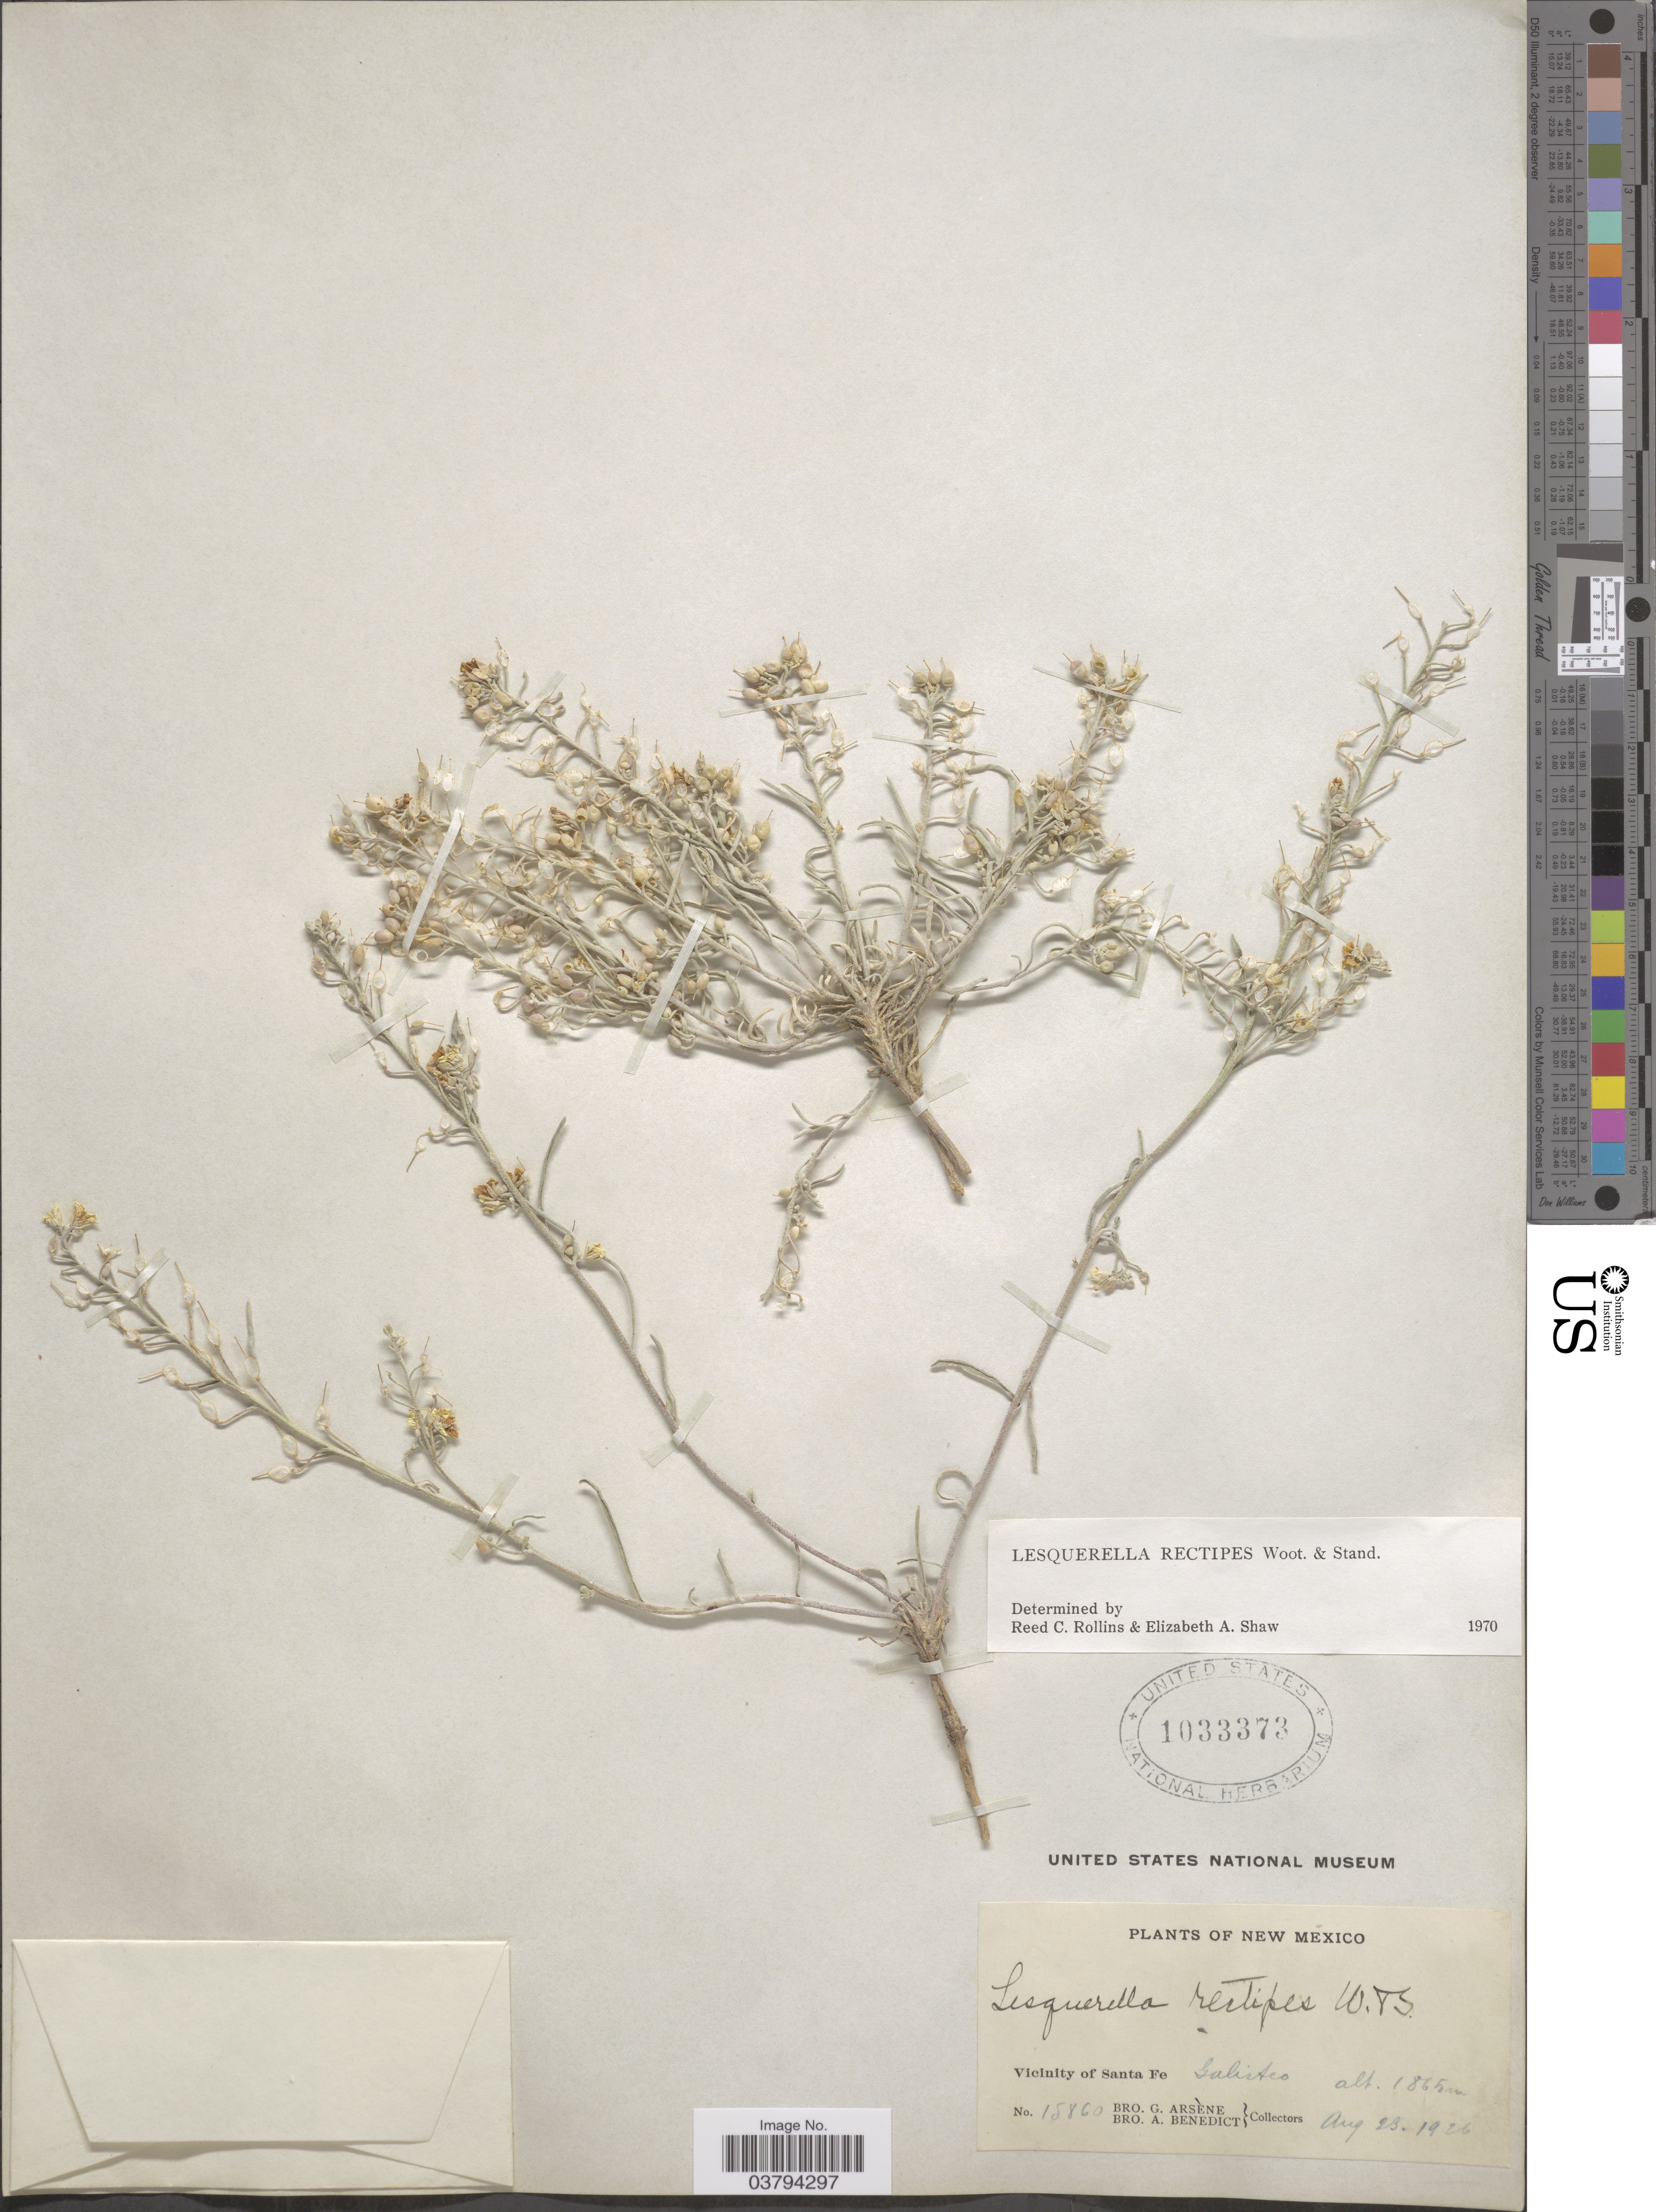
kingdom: Plantae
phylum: Tracheophyta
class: Magnoliopsida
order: Brassicales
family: Brassicaceae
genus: Lesquerella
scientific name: Lesquerella rectipes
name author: Wooton & Standl.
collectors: Bro. G. Arsène & Bro. A. Benedict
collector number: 15860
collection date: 1926-08-23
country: United States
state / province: New Mexico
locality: Vicinity of Santa Fe. Galisteo.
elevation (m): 1865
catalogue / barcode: US 1033373